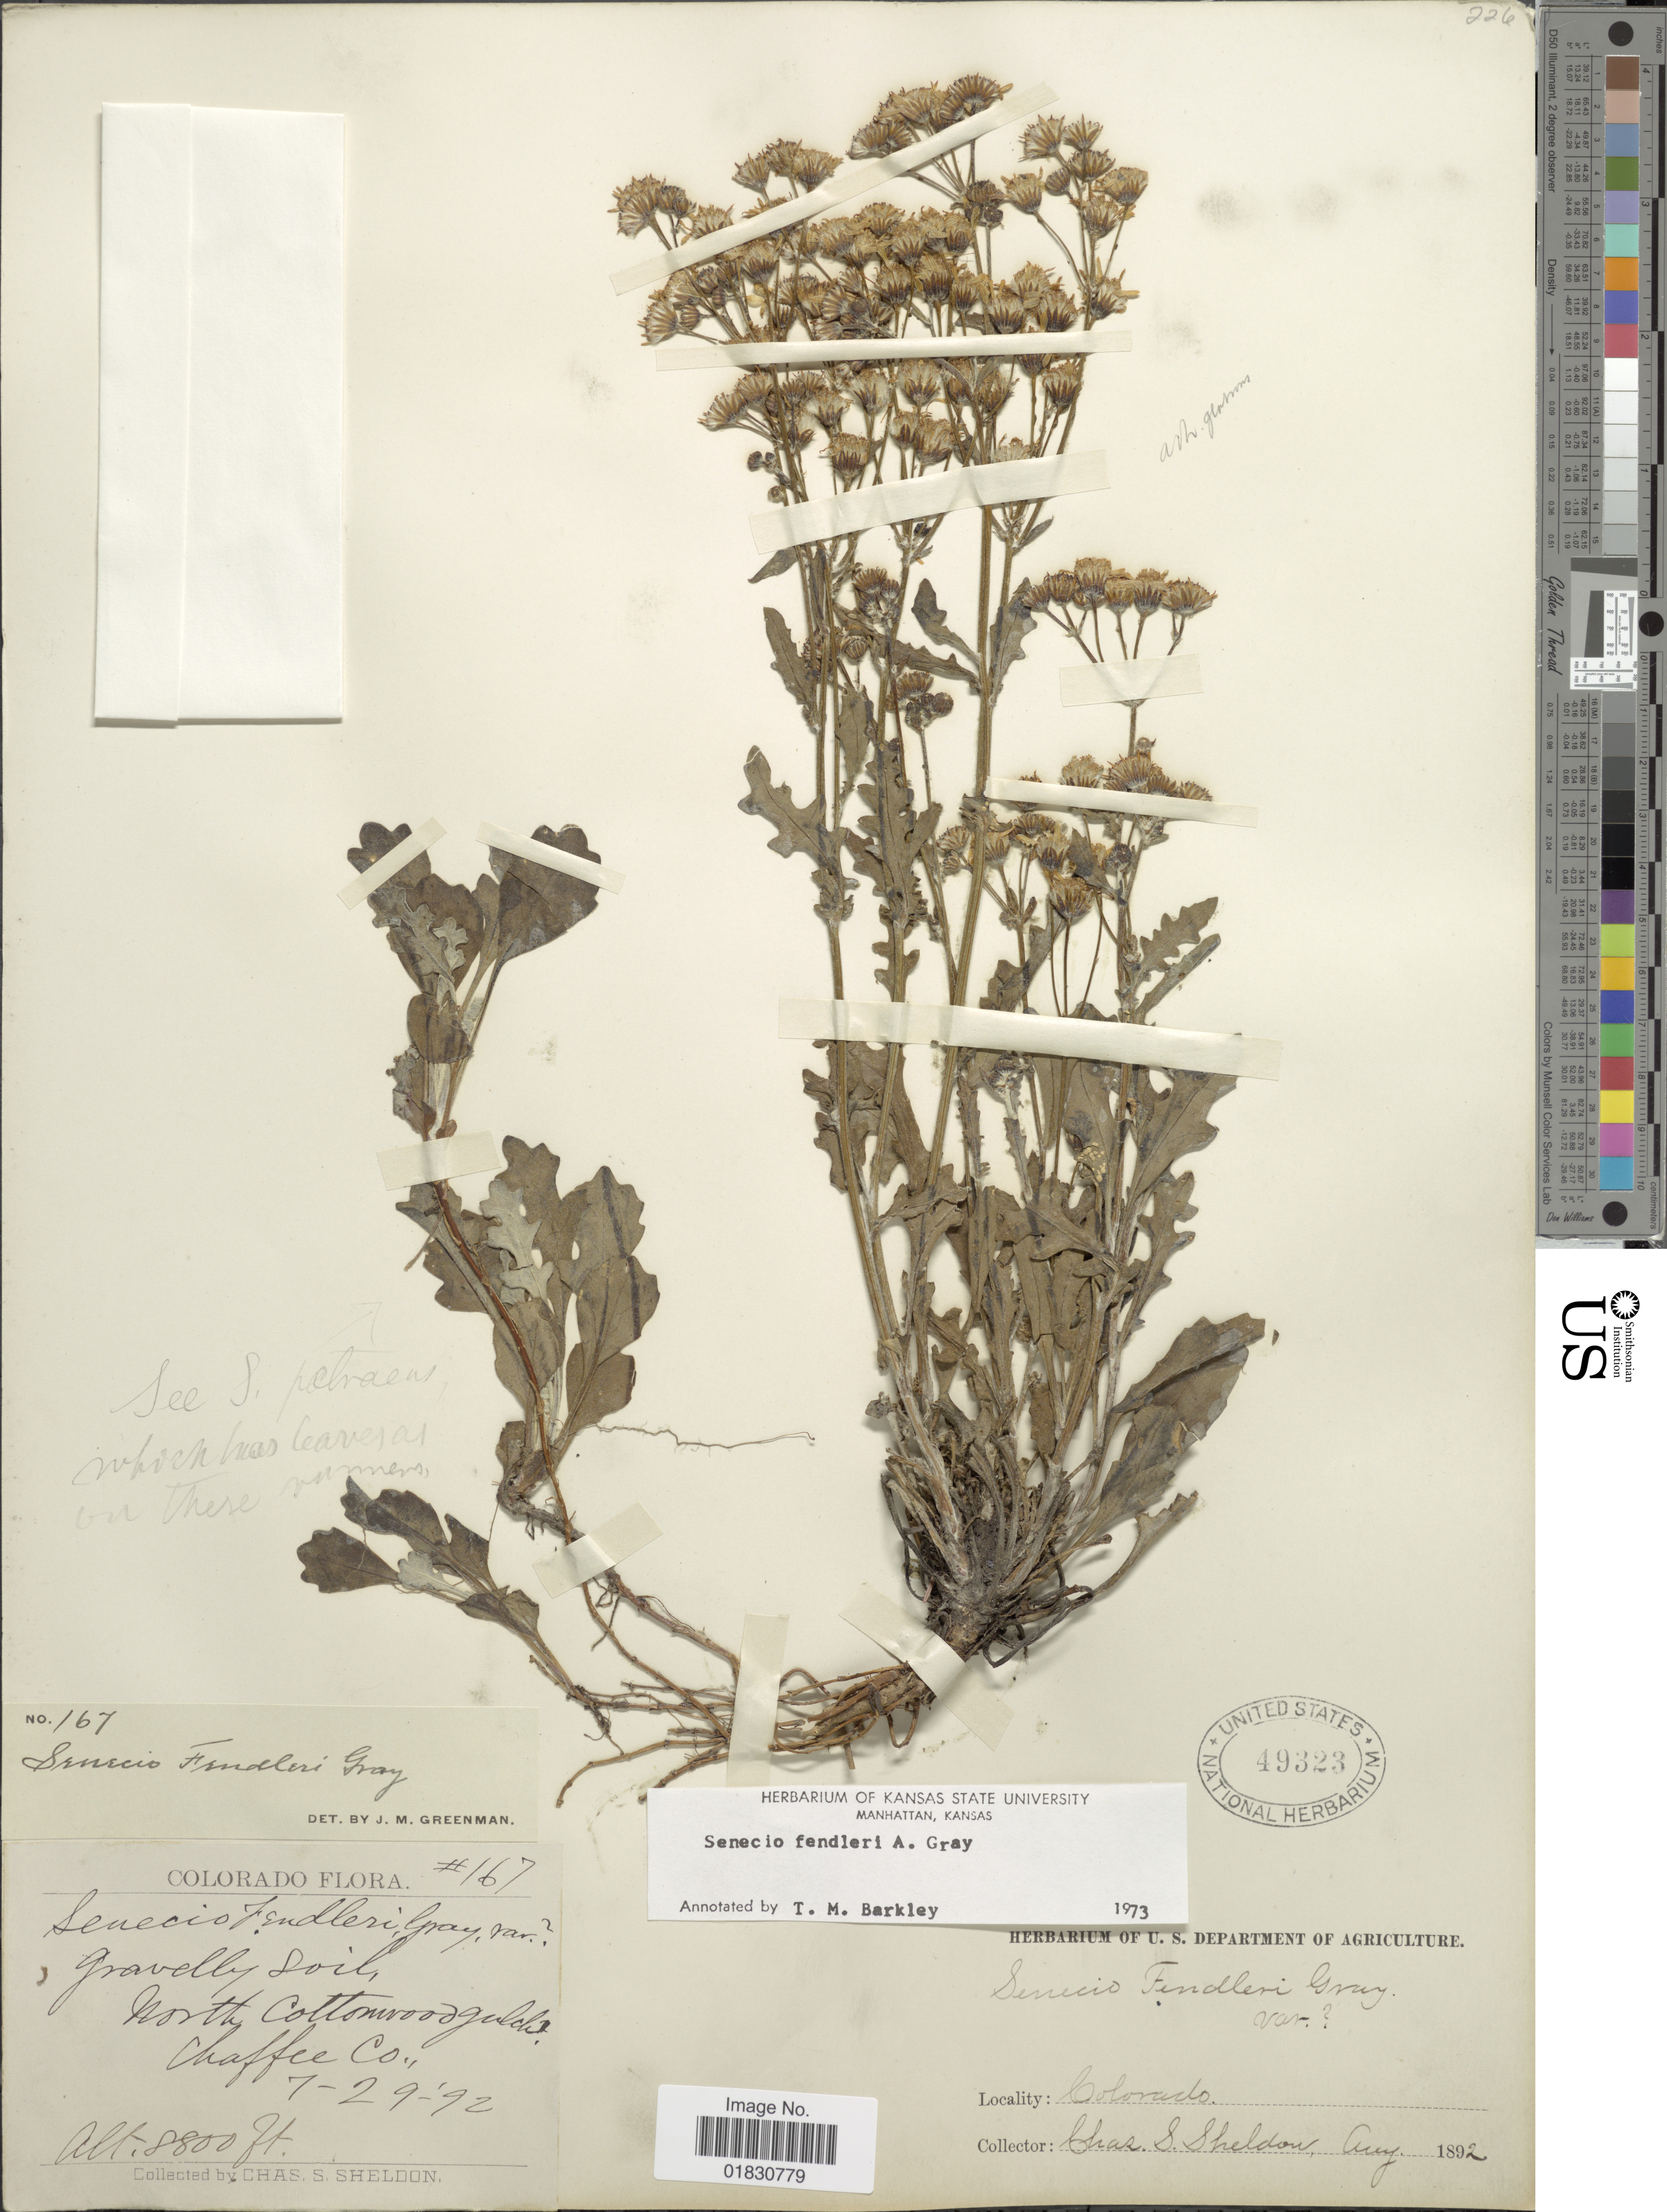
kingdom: Plantae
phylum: Tracheophyta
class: Magnoliopsida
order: Asterales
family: Asteraceae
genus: Packera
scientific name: Packera fendleri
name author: (A. Gray) W.A. Weber & Á. Löve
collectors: C. S. Sheldon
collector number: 167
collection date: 1892-07-29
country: United States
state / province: Colorado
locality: Gravelly soil, North of Cottonwood Gulch, Chaffee Co.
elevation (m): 2682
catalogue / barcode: US 49323